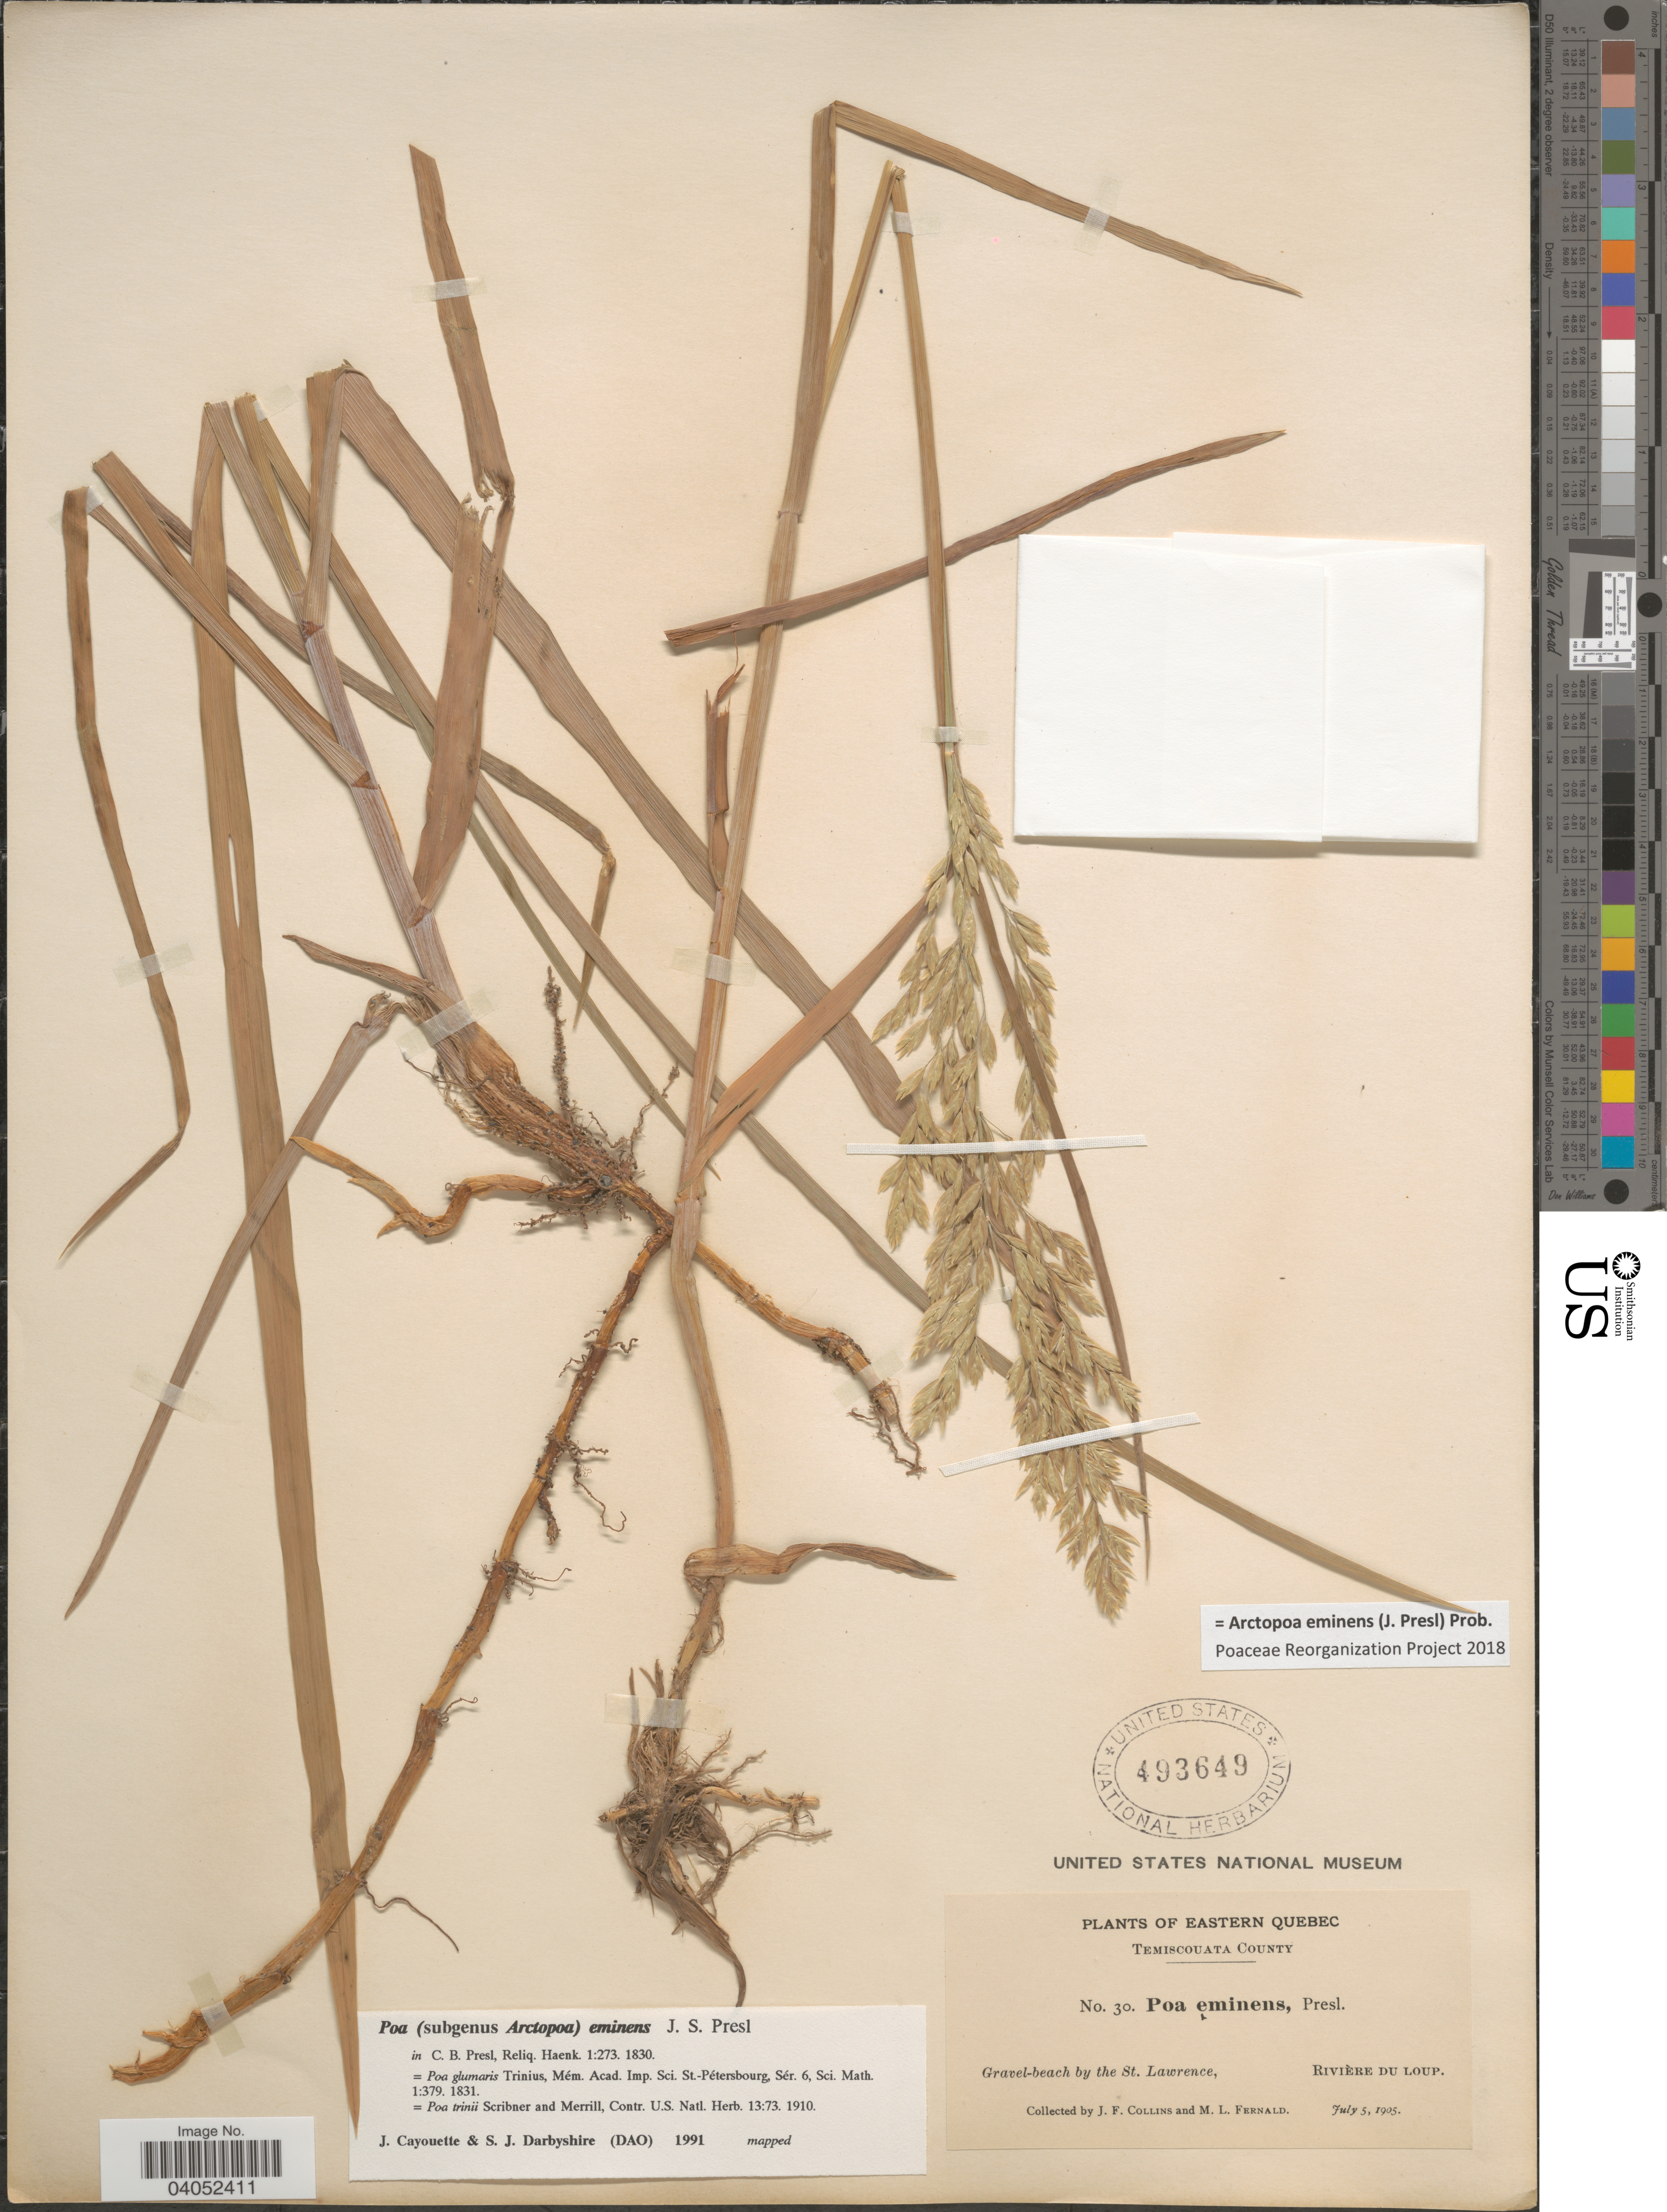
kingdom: Plantae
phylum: Tracheophyta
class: Liliopsida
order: Poales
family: Poaceae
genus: Arctopoa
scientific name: Arctopoa eminens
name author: (J. Presl) Prob.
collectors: J. Collins & M. L. Fernald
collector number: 30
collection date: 1905-07-05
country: Canada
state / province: Quebec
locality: Eastern Quebec. Temiscouata County. Gravel-beach by the St. Lawrence, Rivière du Loup.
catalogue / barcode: US 493649